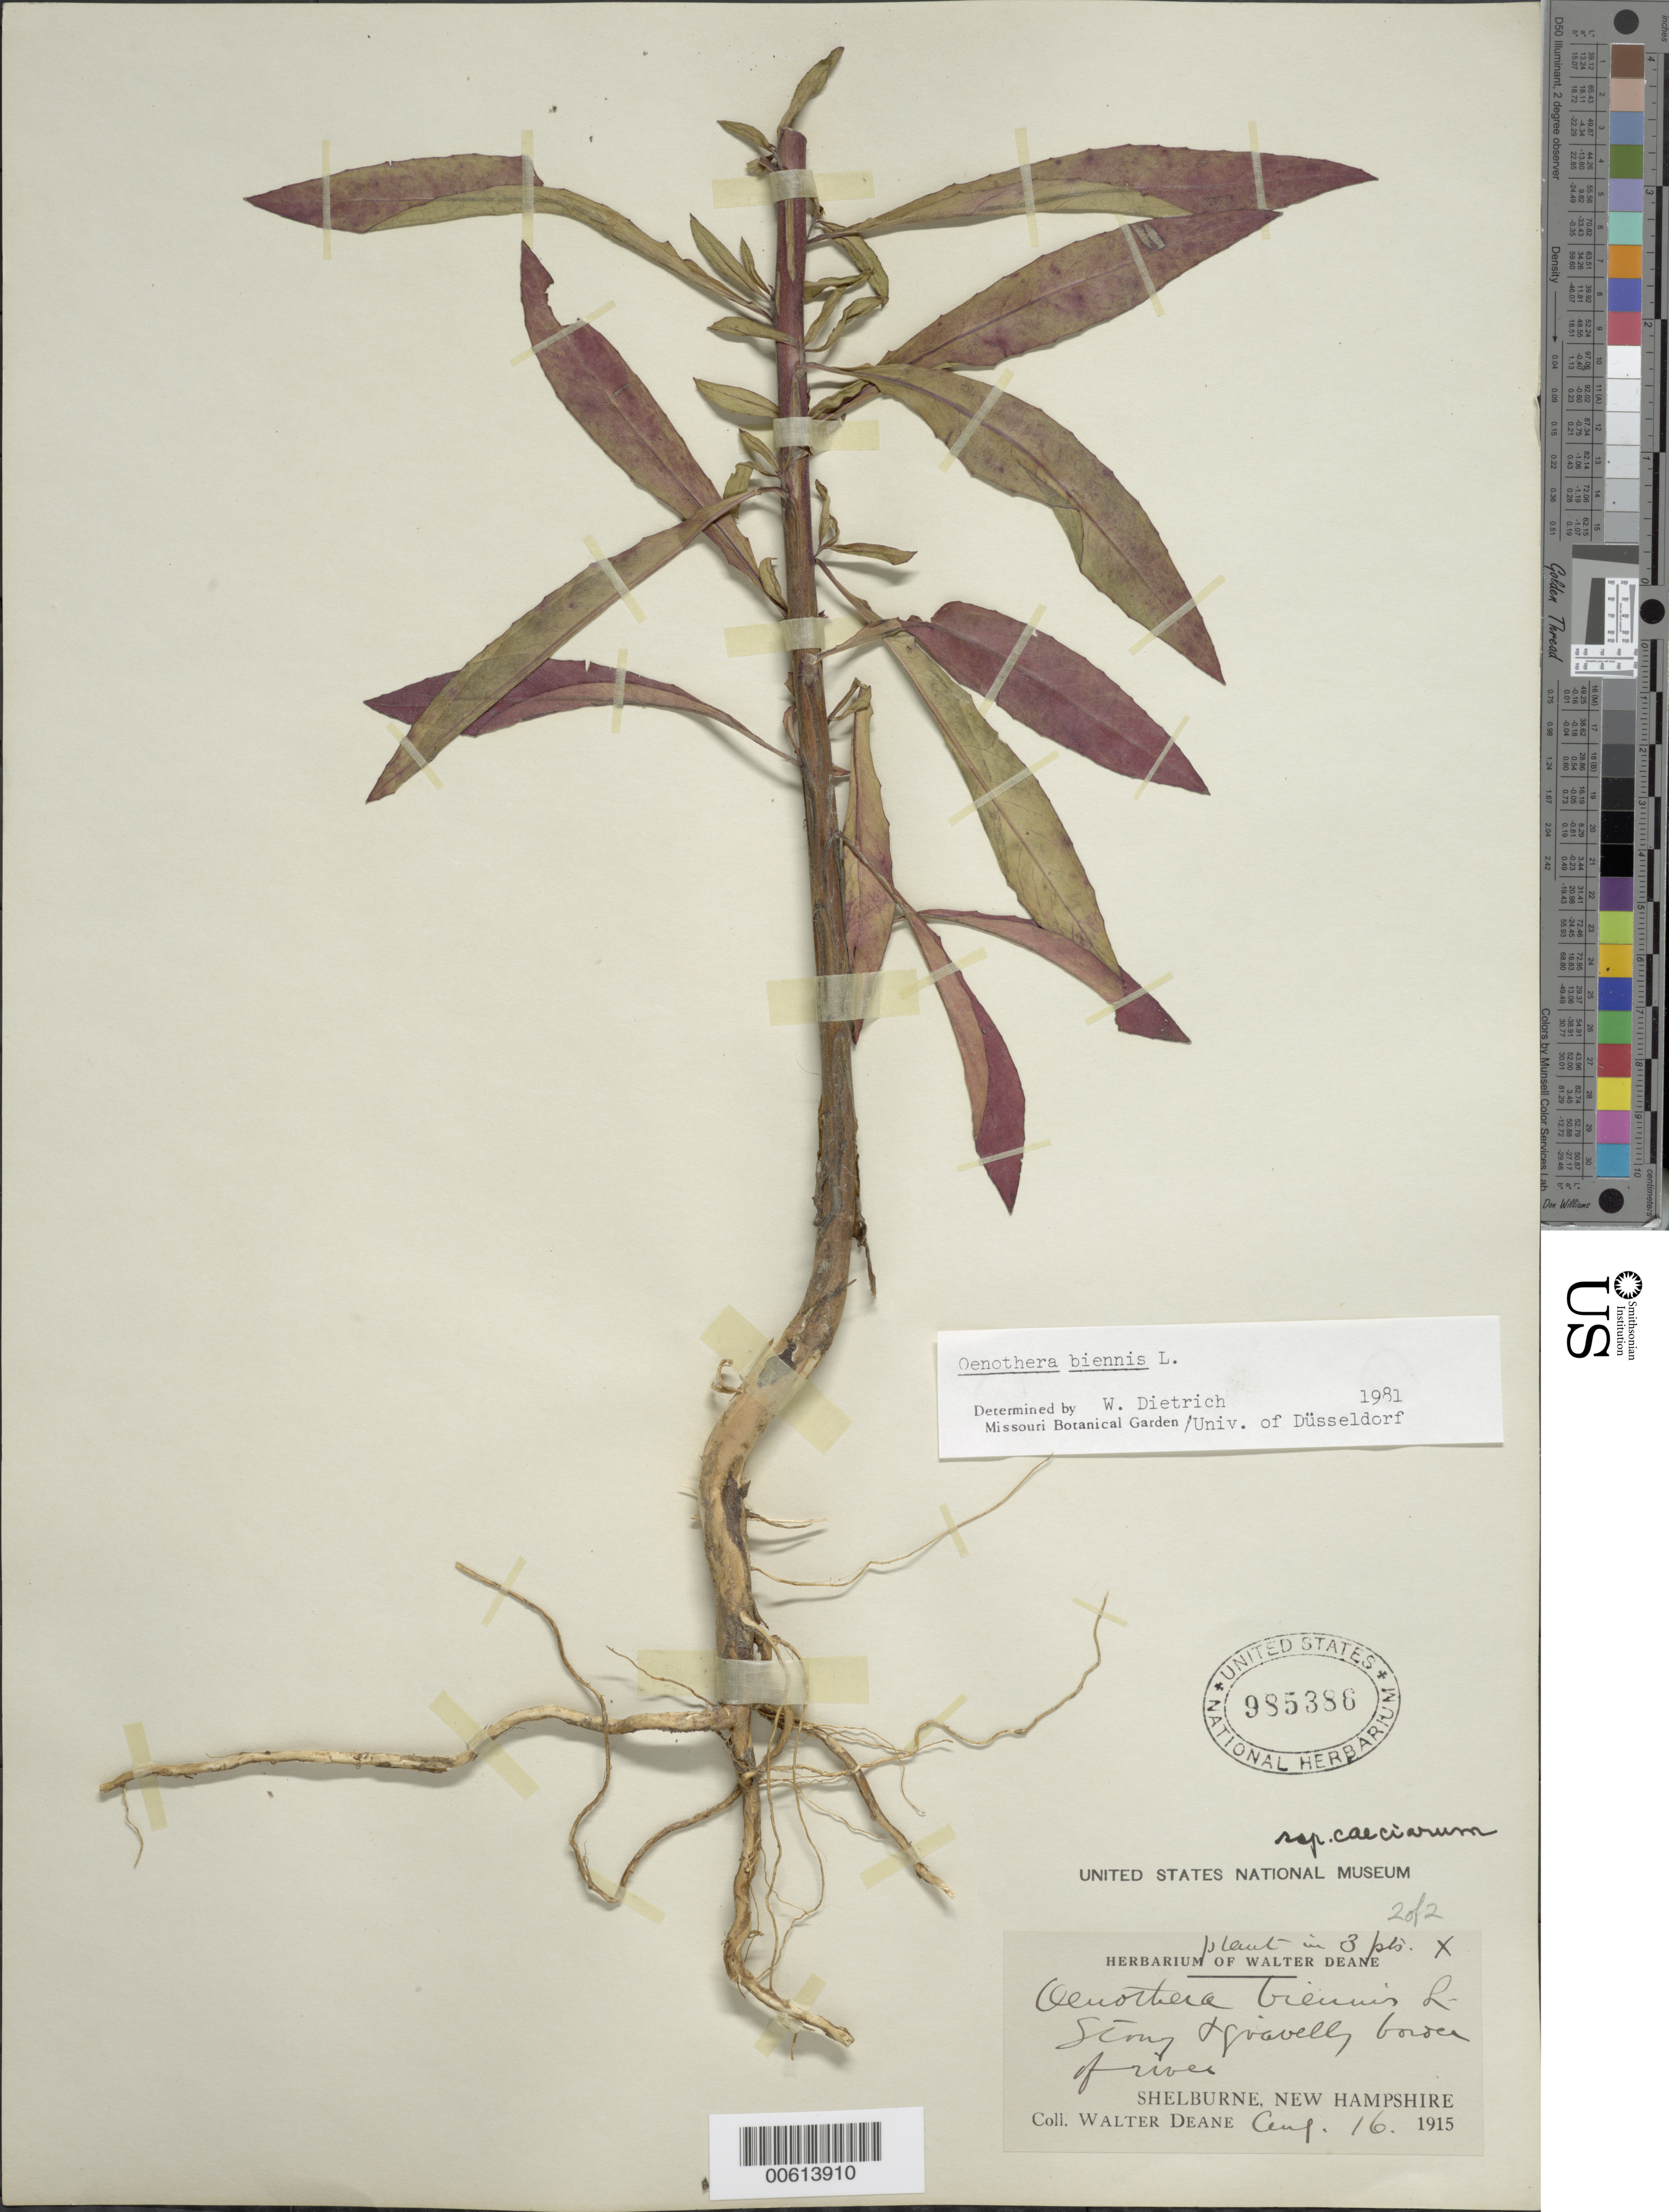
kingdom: Plantae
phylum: Tracheophyta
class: Magnoliopsida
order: Myrtales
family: Onagraceae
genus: Oenothera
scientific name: Oenothera biennis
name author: L.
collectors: W. Deane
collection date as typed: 16 Aug 1915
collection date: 1915-08-16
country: United States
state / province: New Hampshire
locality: Shelburne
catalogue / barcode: US 985386